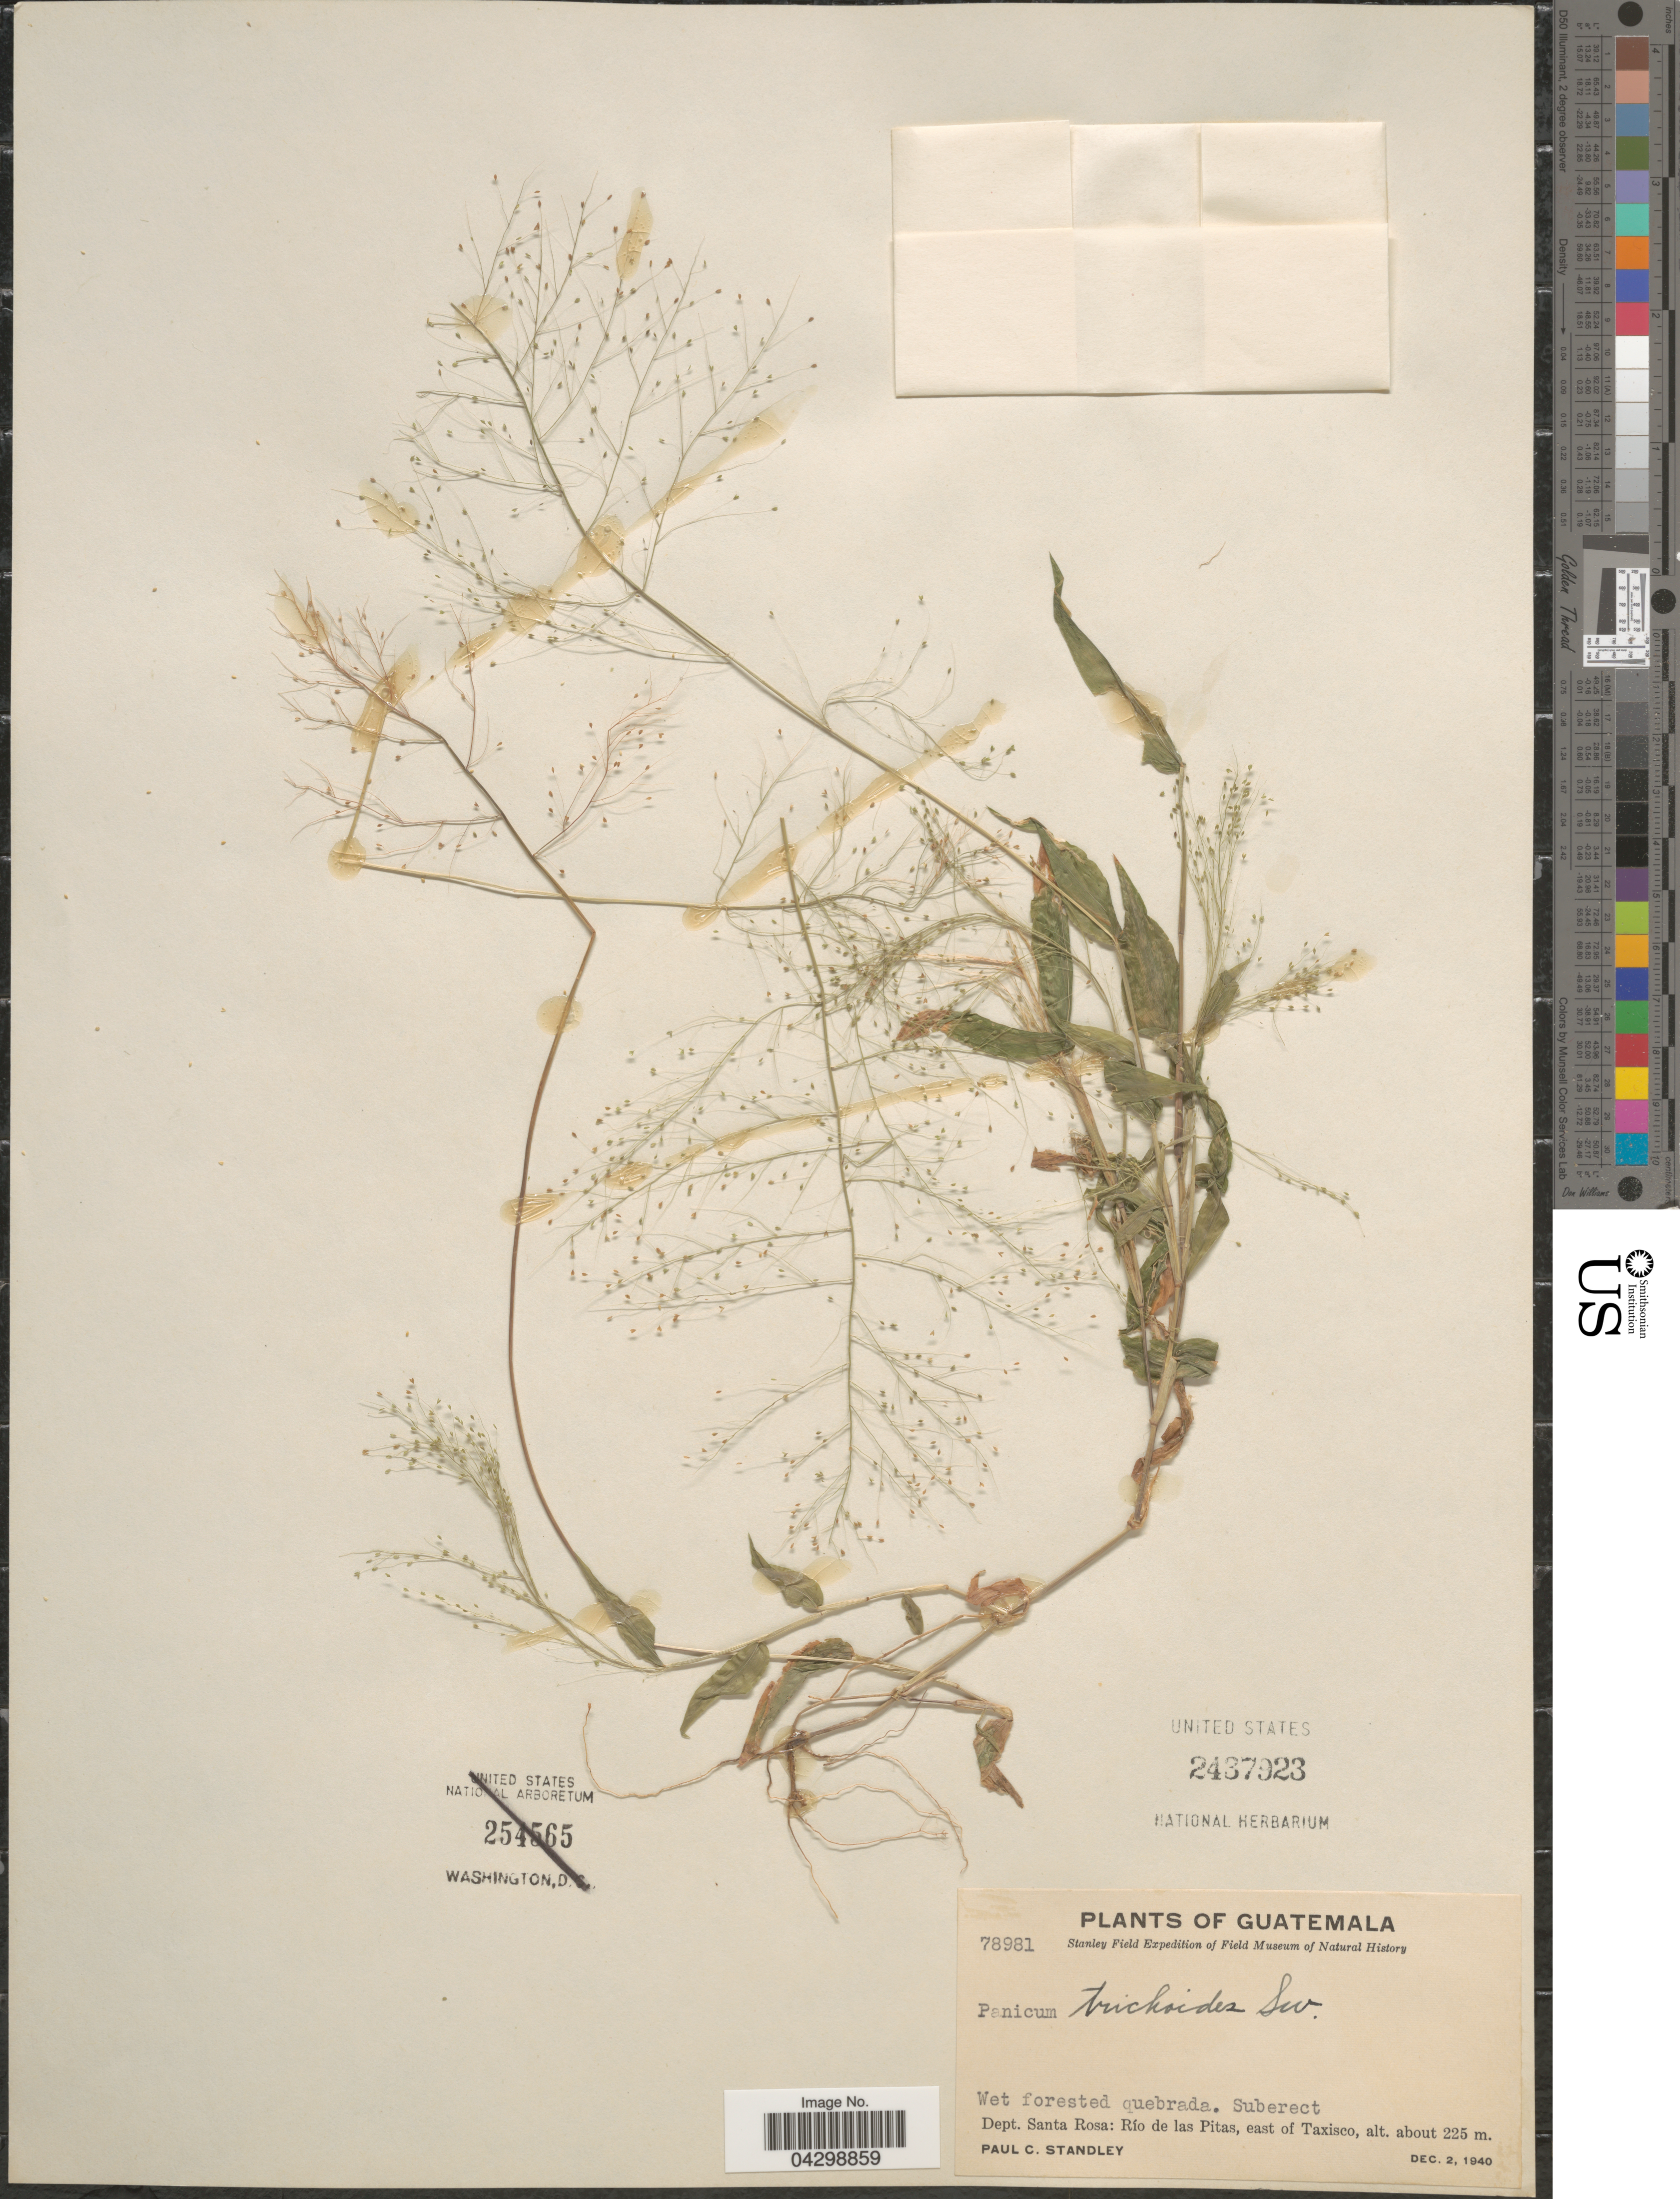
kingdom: Plantae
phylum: Tracheophyta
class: Liliopsida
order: Poales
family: Poaceae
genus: Panicum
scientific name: Panicum trichoides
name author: Sw.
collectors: P. C. Standley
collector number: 78981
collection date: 1940-12-02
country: Guatemala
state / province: Santa Rosa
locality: Stanley Field Expedition. Wet forested quebrada. Dept. Santa Rosa: Río de las Pitas, east of Taxisco.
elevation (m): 225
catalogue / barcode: US 2437923